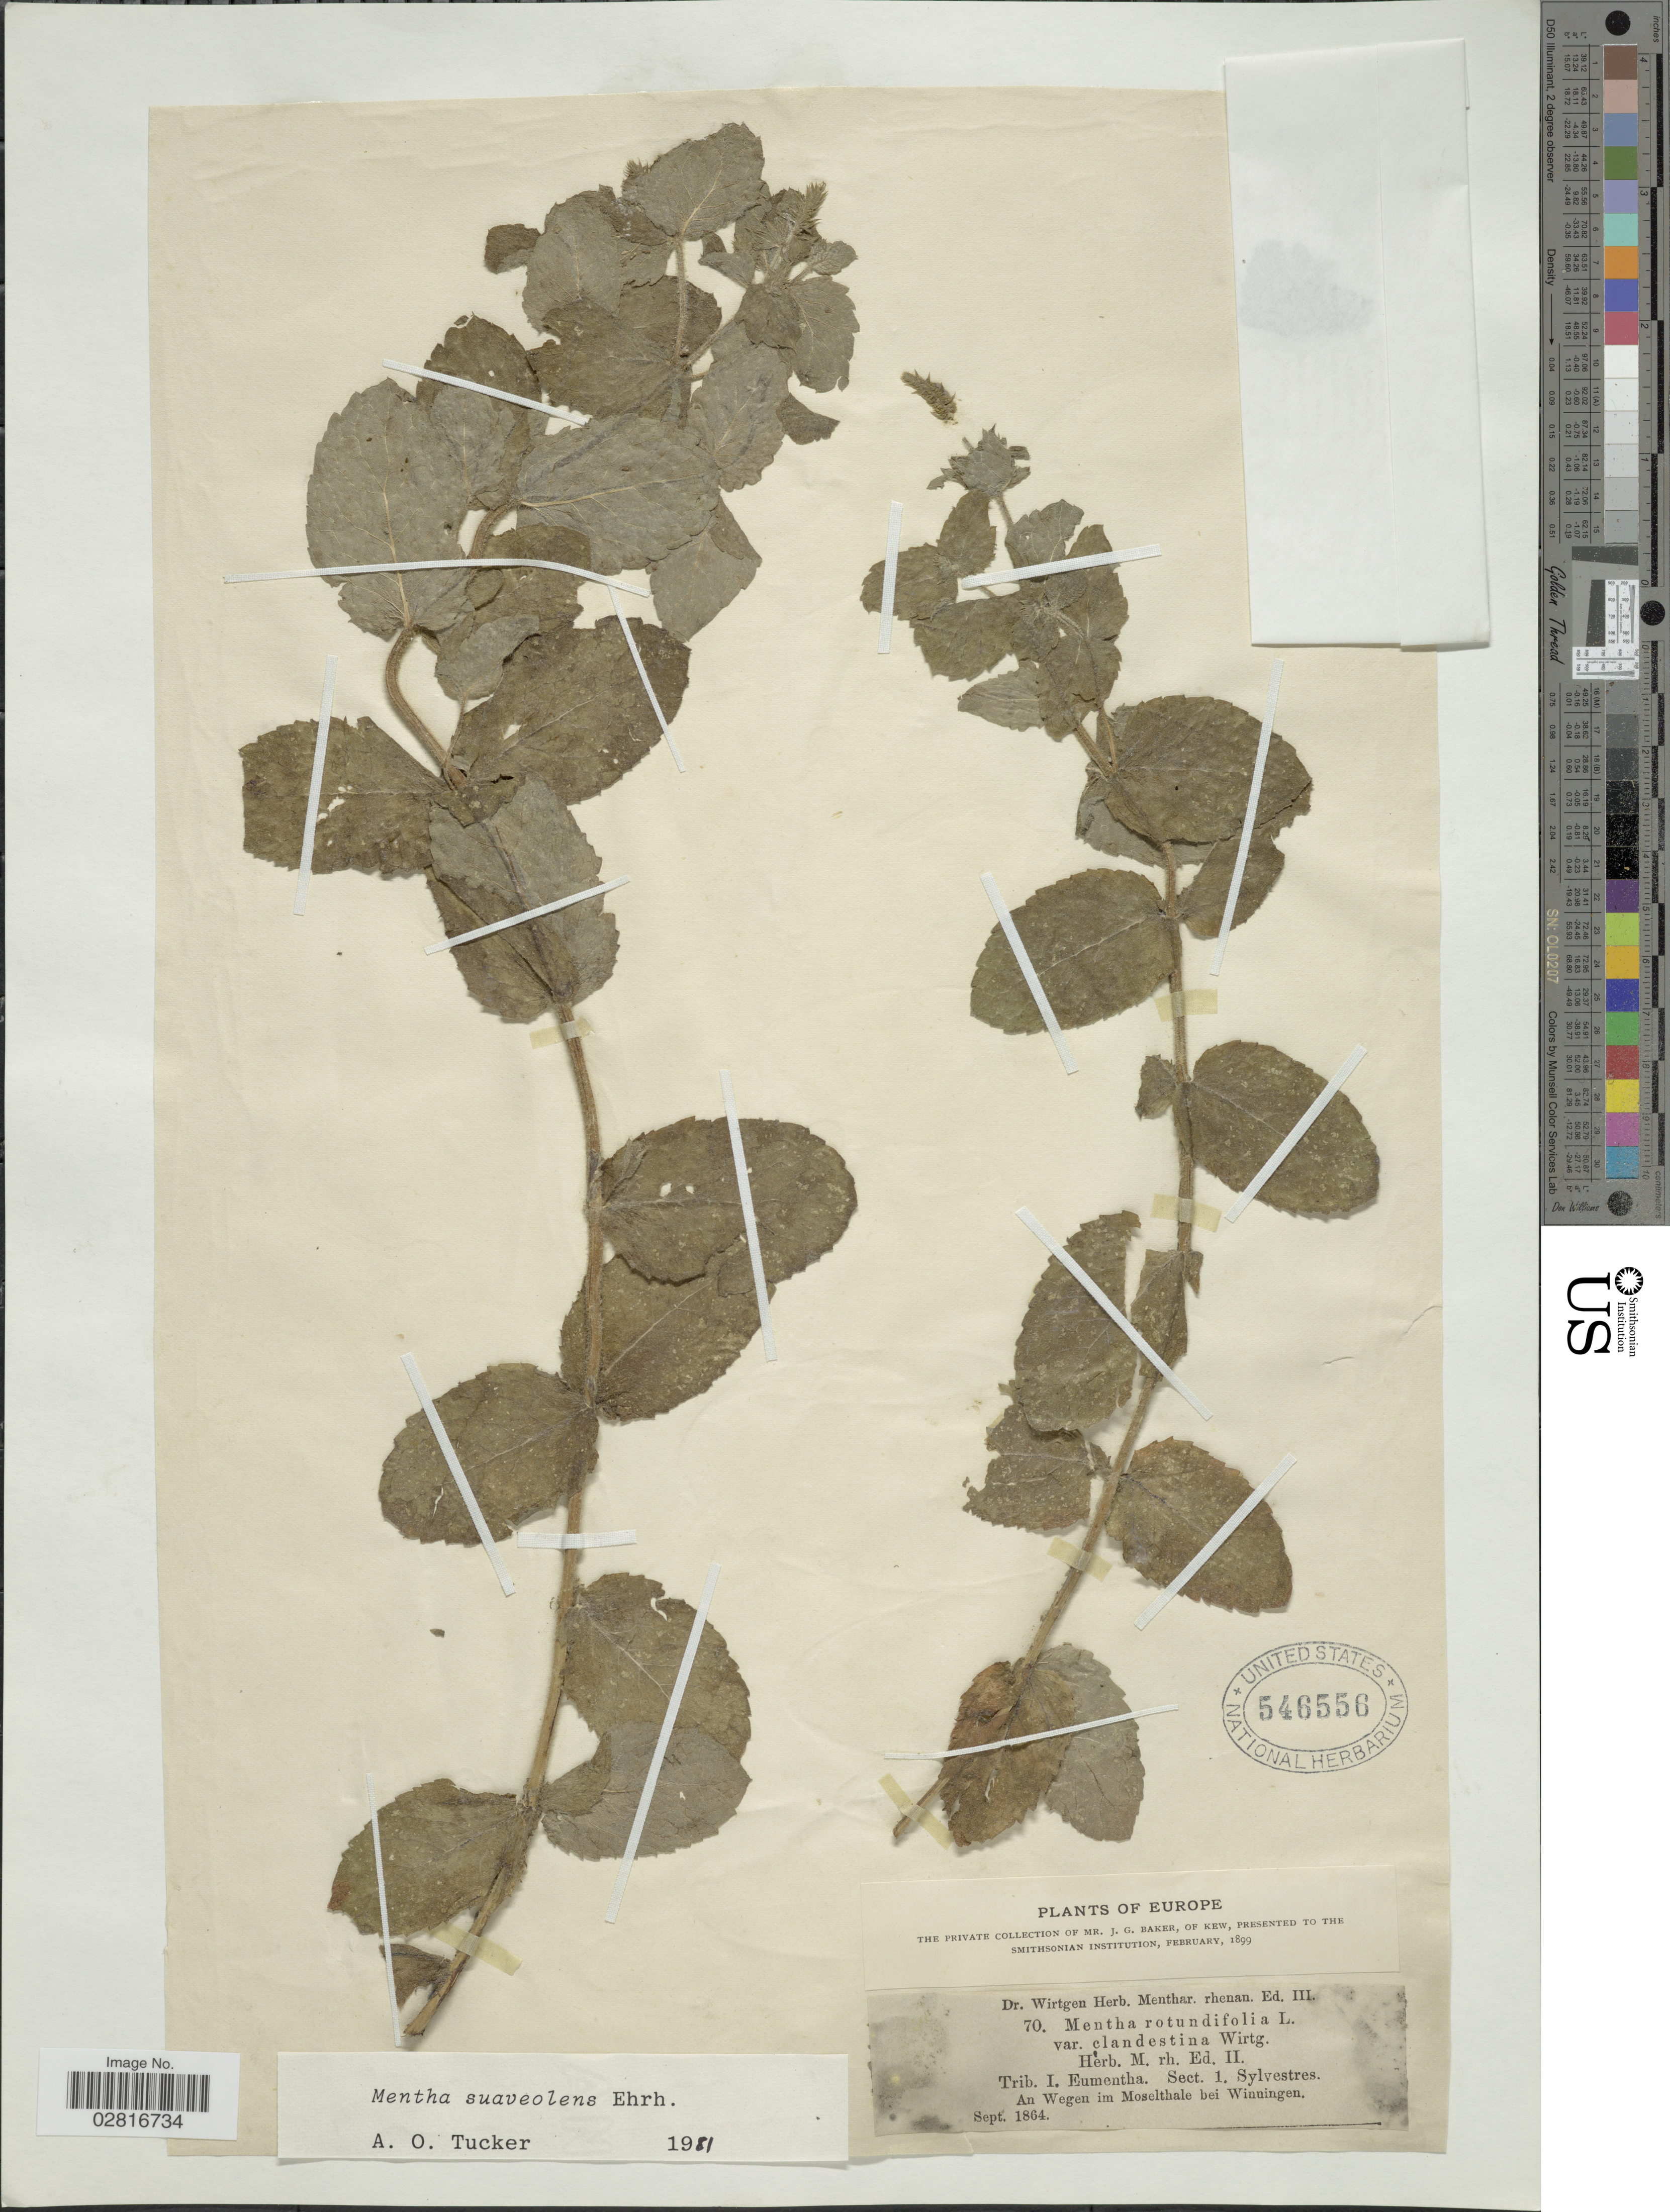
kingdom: Plantae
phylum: Tracheophyta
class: Magnoliopsida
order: Lamiales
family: Lamiaceae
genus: Mentha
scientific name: Mentha suaveolens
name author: Ehrh.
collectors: J. G. Baker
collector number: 70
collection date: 1864-09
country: Germany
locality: Europe. An Wegen in Moselthale bei Winningen.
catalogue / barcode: US 546556